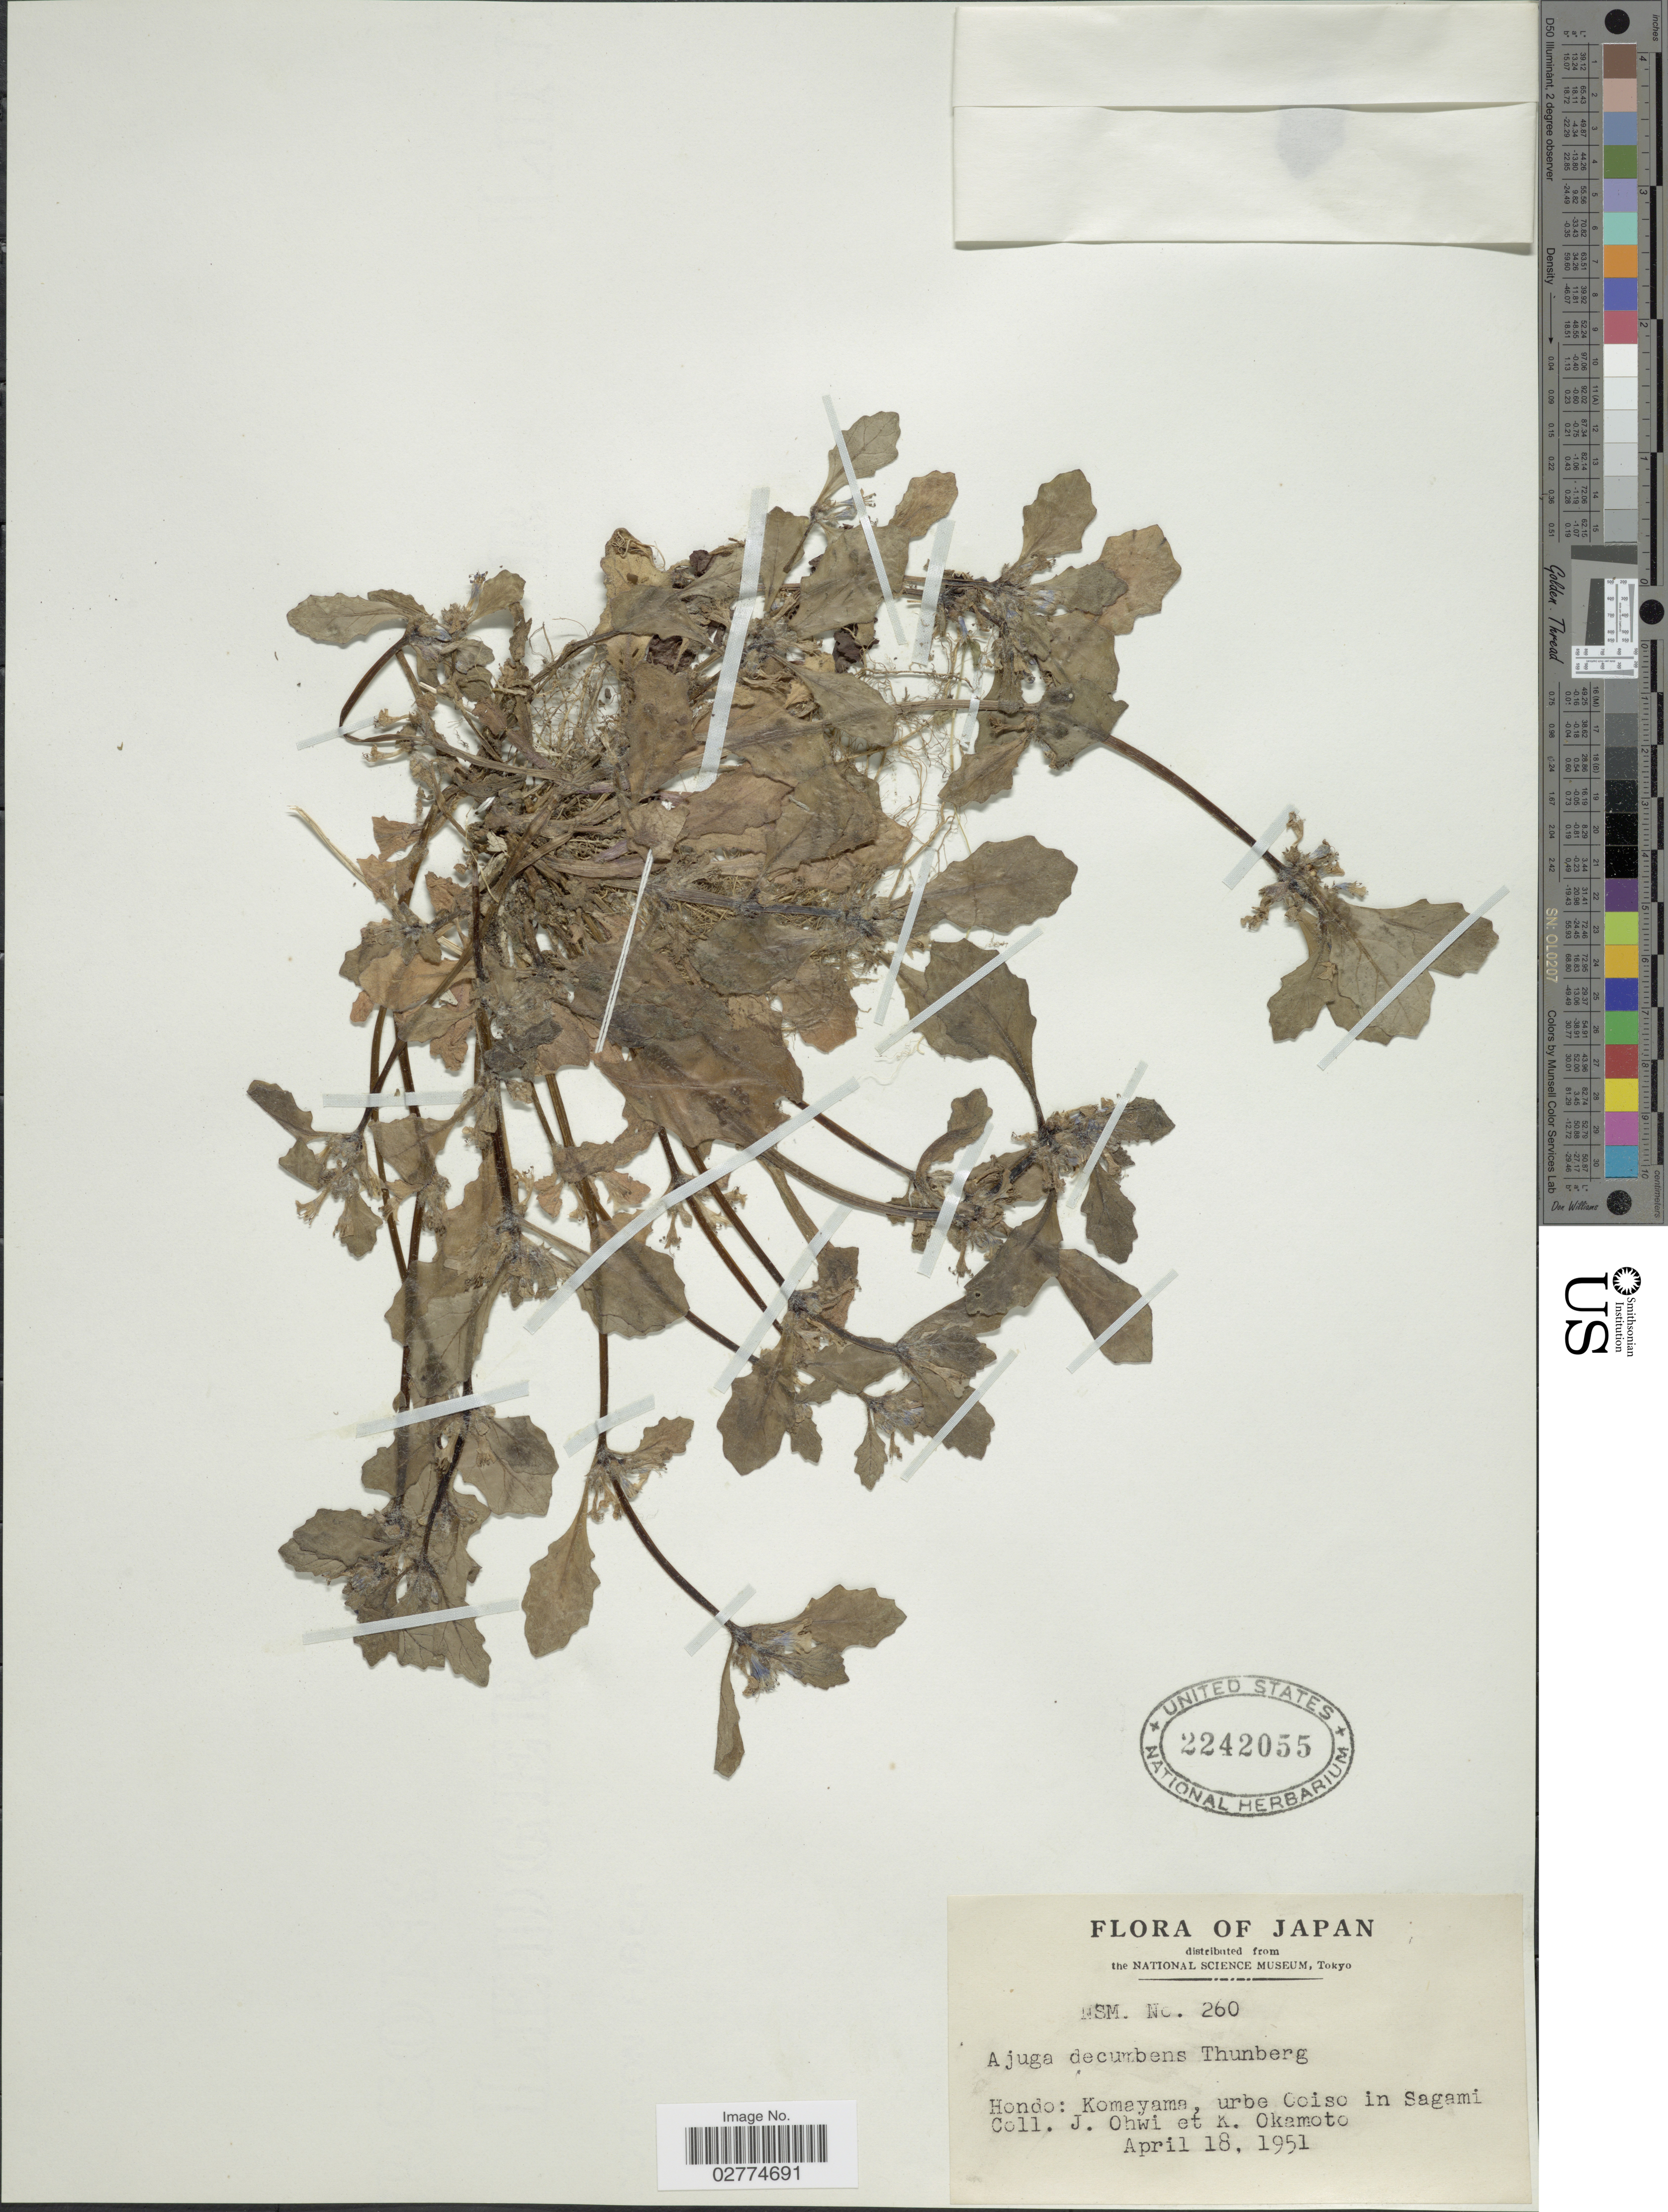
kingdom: Plantae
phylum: Tracheophyta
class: Magnoliopsida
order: Lamiales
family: Lamiaceae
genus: Ajuga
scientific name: Ajuga decumbens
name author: Thunb.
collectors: J. Ohwi & K. Okamoto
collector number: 260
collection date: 1951-04-18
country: Japan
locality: Hondo: Komayama, urbe Coiso in Sagami.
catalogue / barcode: US 2242055